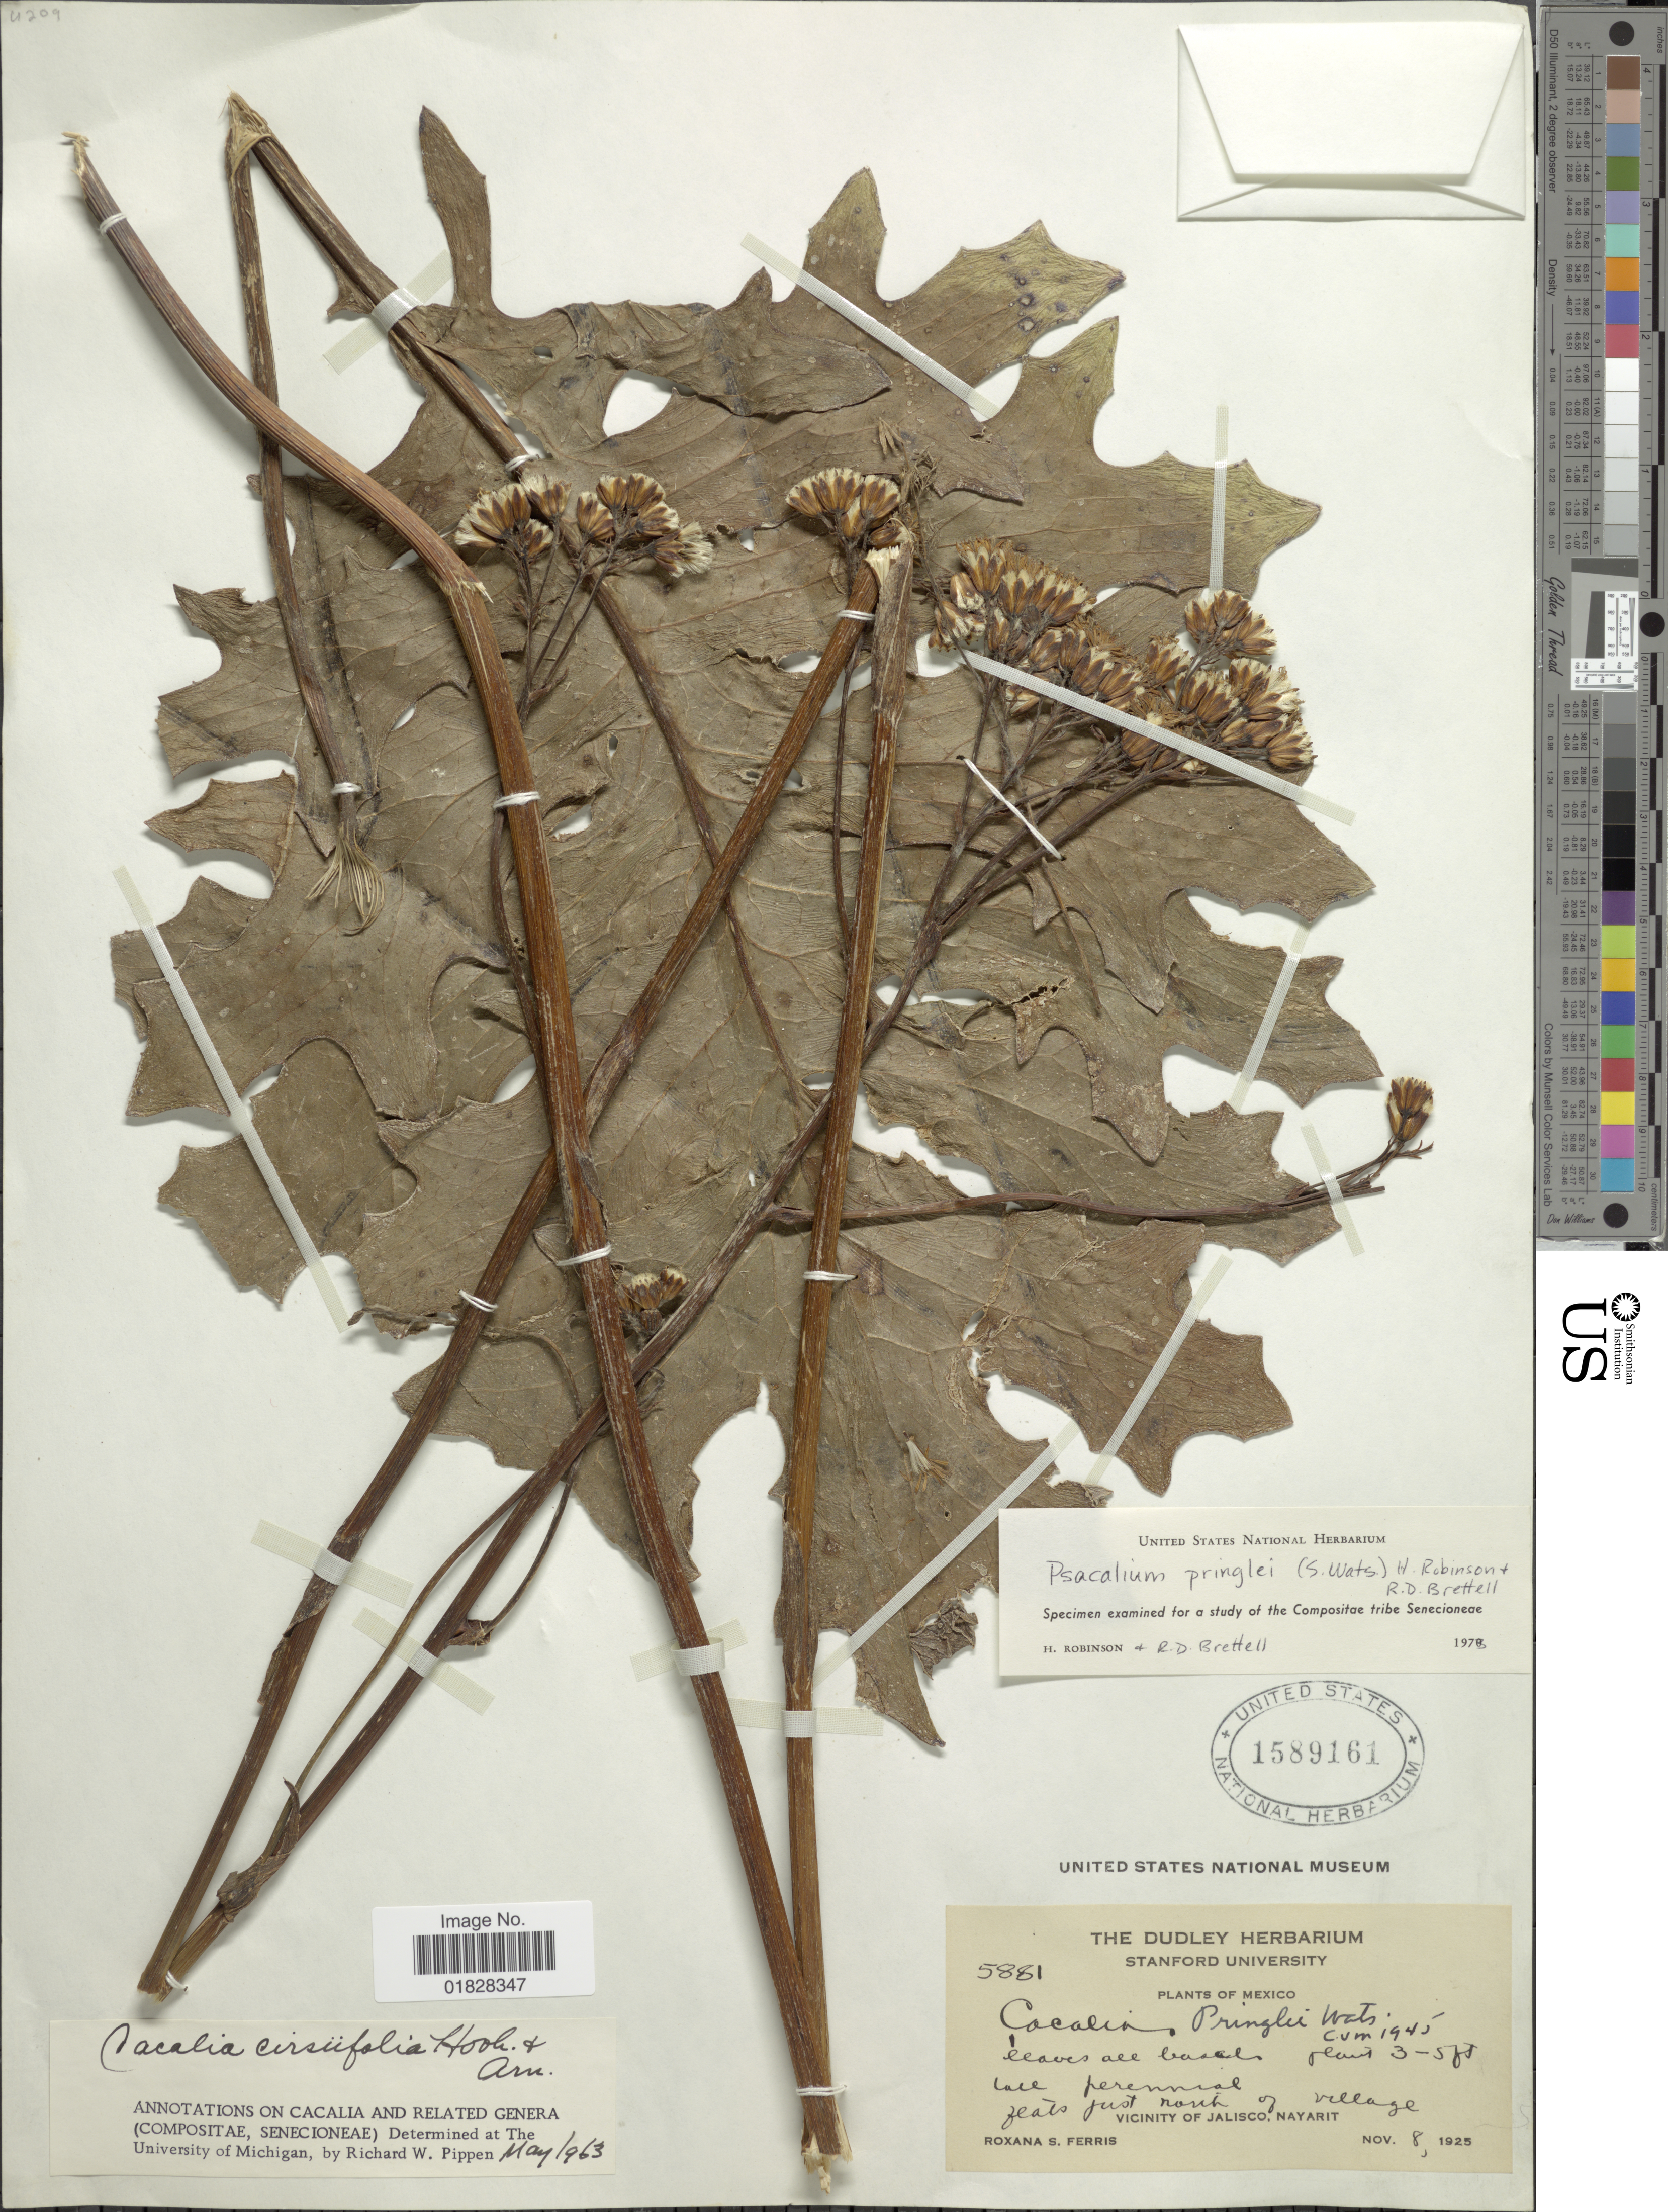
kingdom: Plantae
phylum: Tracheophyta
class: Magnoliopsida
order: Asterales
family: Asteraceae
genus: Psacalium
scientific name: Psacalium pringlei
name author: (S. Watson) H. Rob. & Brettell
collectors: R. S. Ferris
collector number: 5881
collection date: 1925-11-08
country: Mexico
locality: Flats just north of village. Vicinity of Jalisco, Nayarit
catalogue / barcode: US 1589161